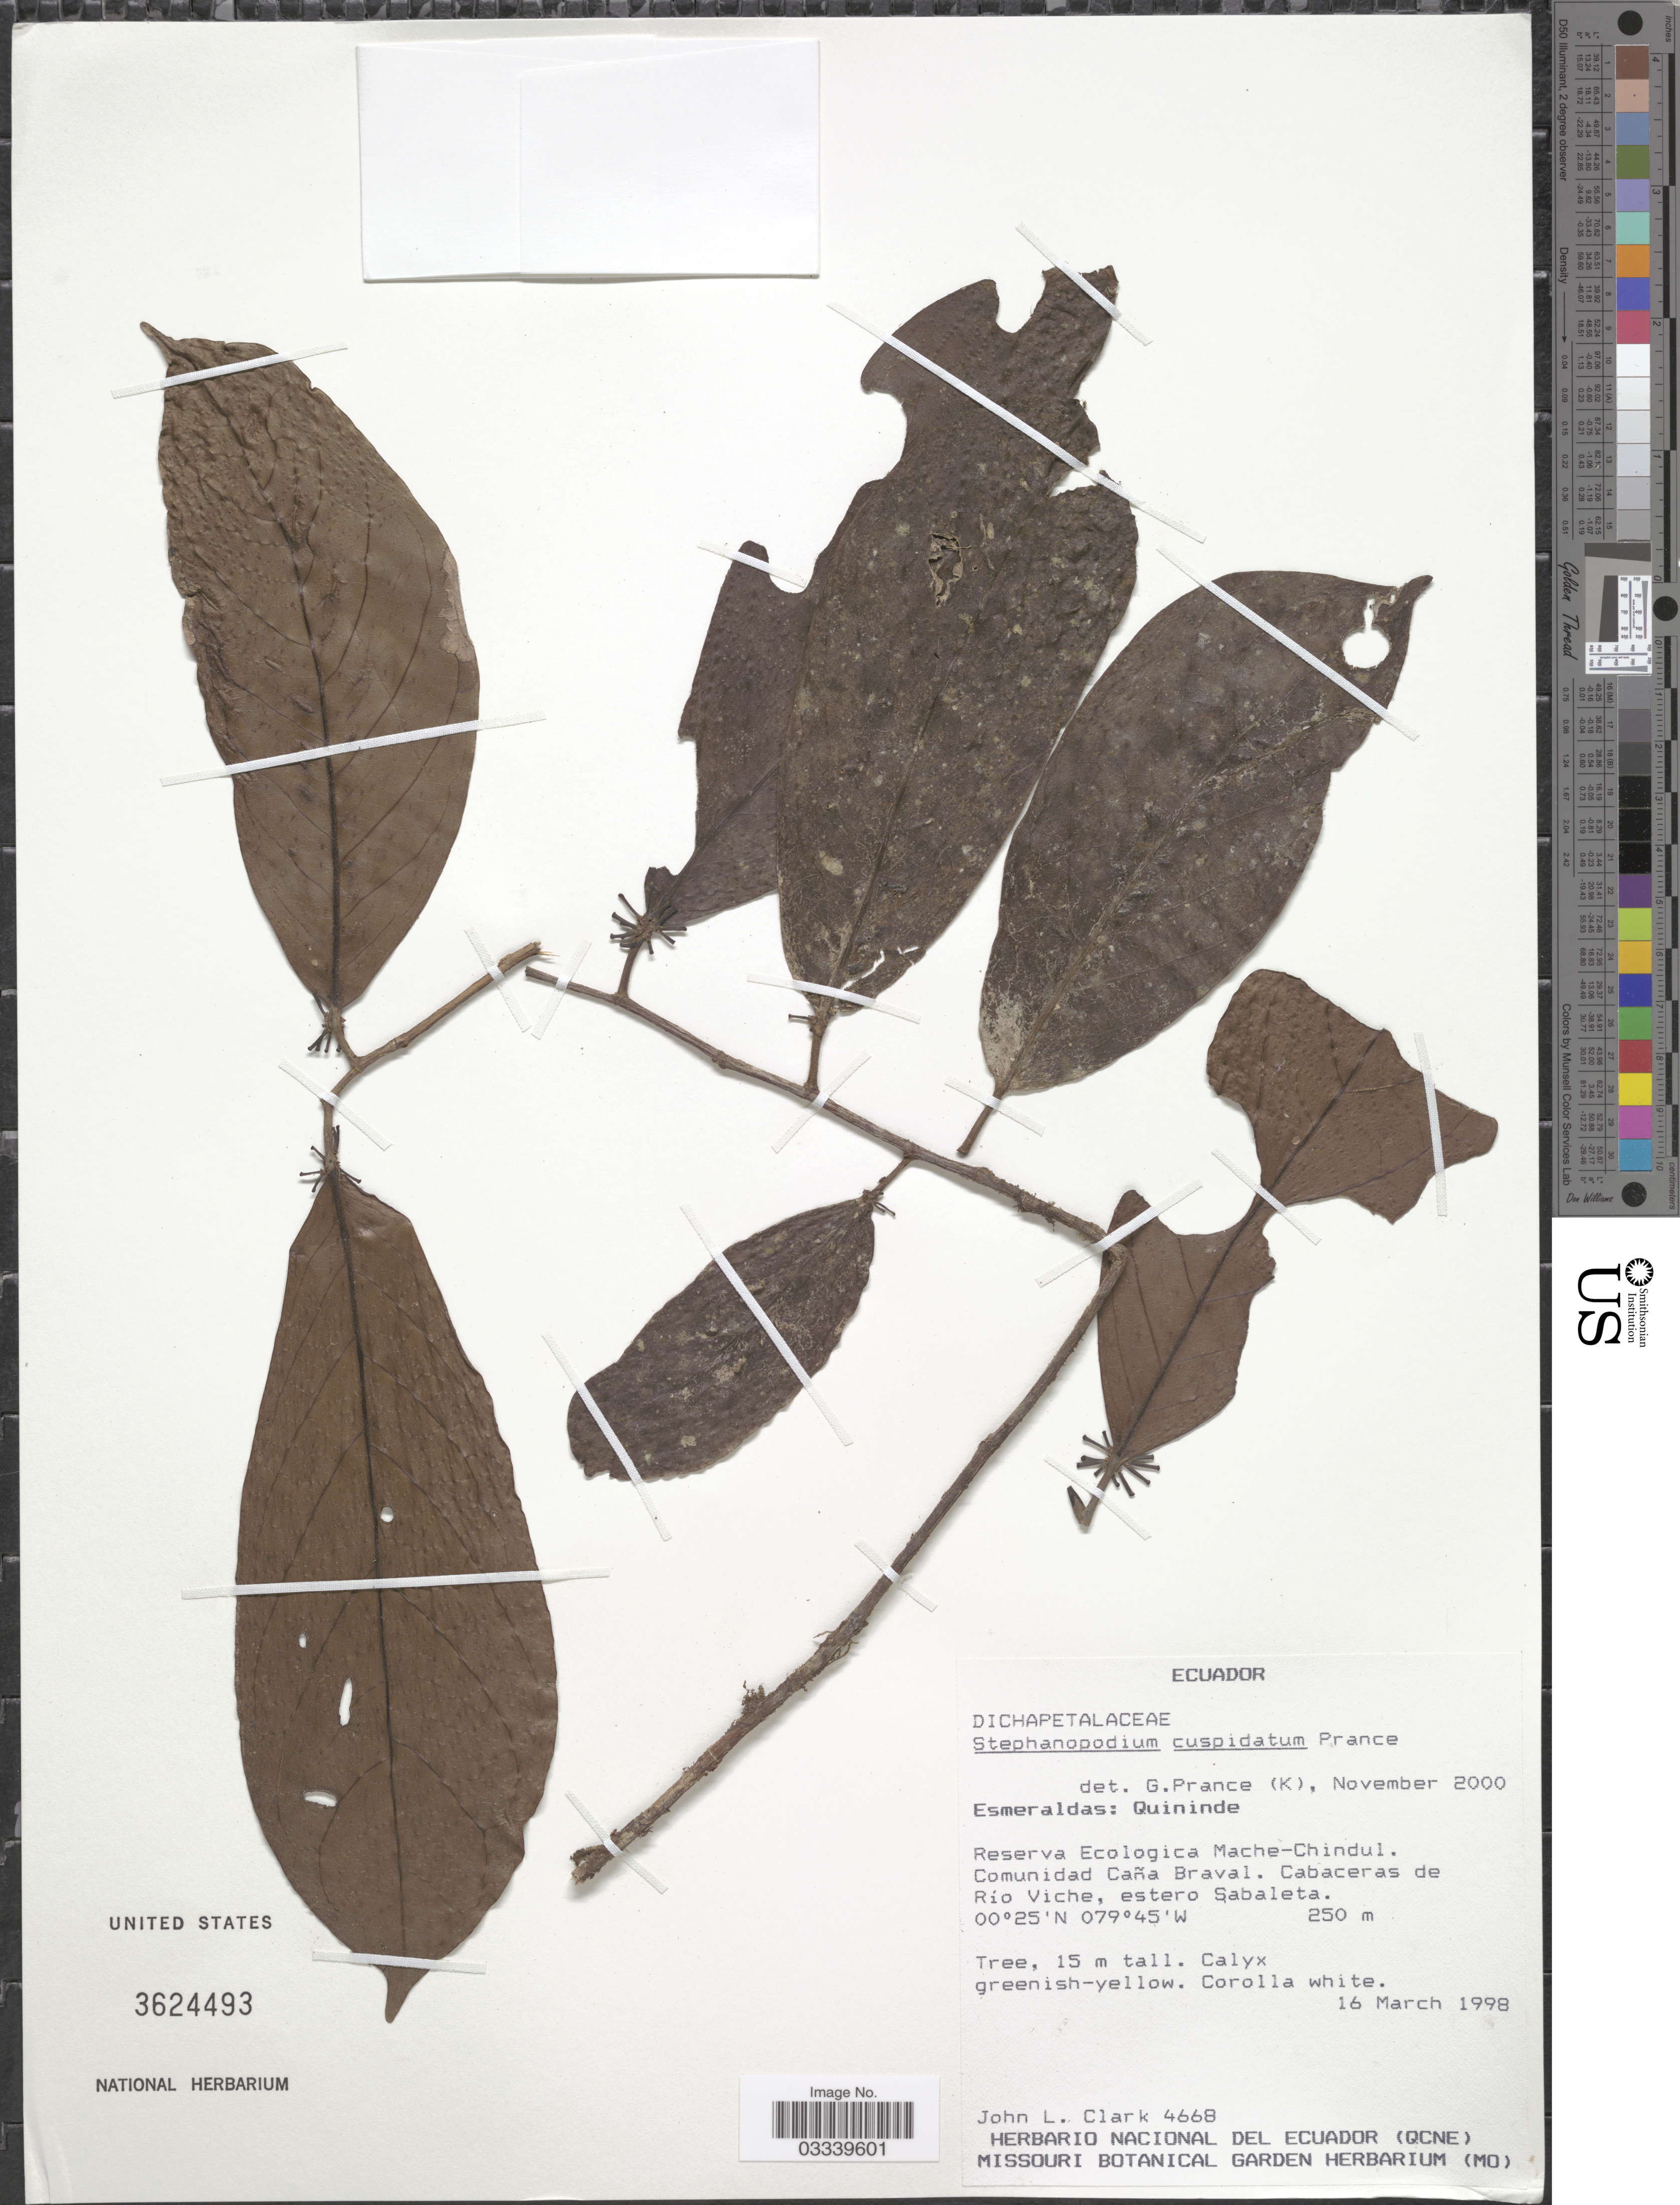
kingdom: Plantae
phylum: Tracheophyta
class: Magnoliopsida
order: Malpighiales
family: Dichapetalaceae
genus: Stephanopodium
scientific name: Stephanopodium cuspidatum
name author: Prance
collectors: J. L. Clark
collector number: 4668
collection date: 1998-03-16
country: Ecuador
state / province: Esmeraldas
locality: Quininde. Reserva Ecologica Mache-Chindul. Comunidad Caña Braval. Cabaceras de Río Viche, estero Sabaleta.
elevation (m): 250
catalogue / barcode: US 3624493